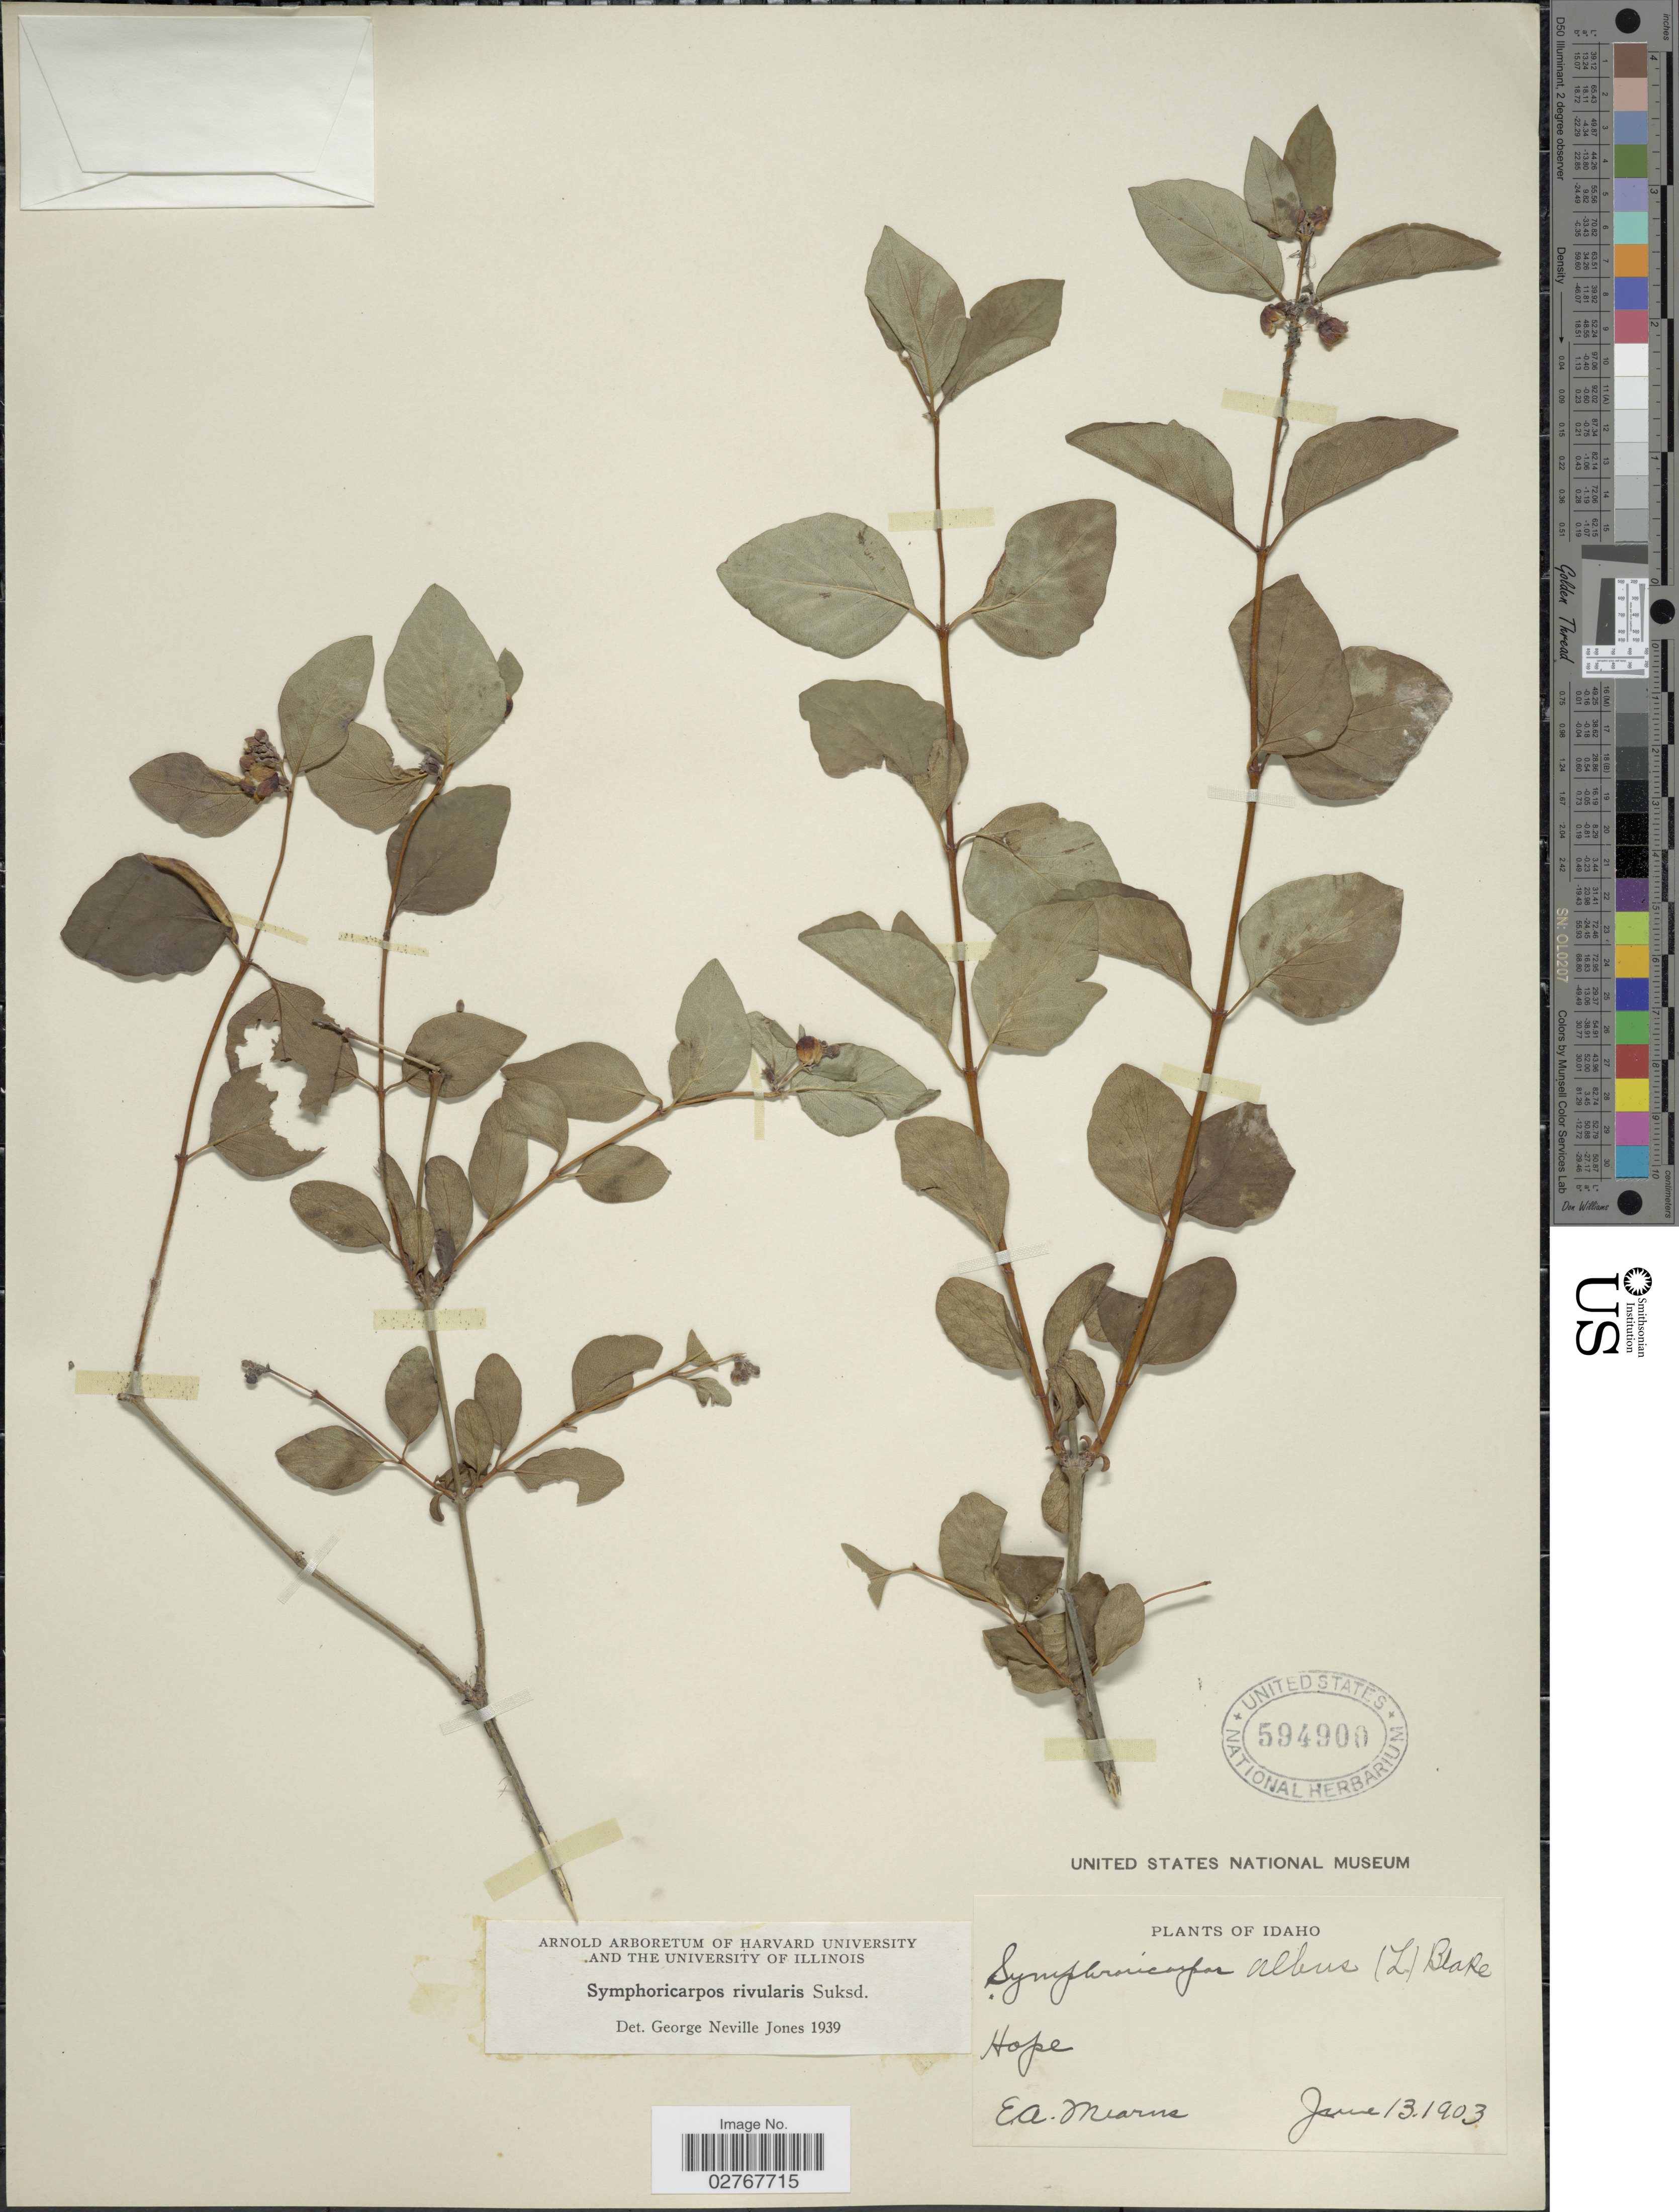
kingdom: Plantae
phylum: Tracheophyta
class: Magnoliopsida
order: Dipsacales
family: Caprifoliaceae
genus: Symphoricarpos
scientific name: Symphoricarpos rivularis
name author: Suksd.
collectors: E. A. Mearns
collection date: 1903-06-13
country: United States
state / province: Idaho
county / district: Bonner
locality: Hope.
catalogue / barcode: US 594900